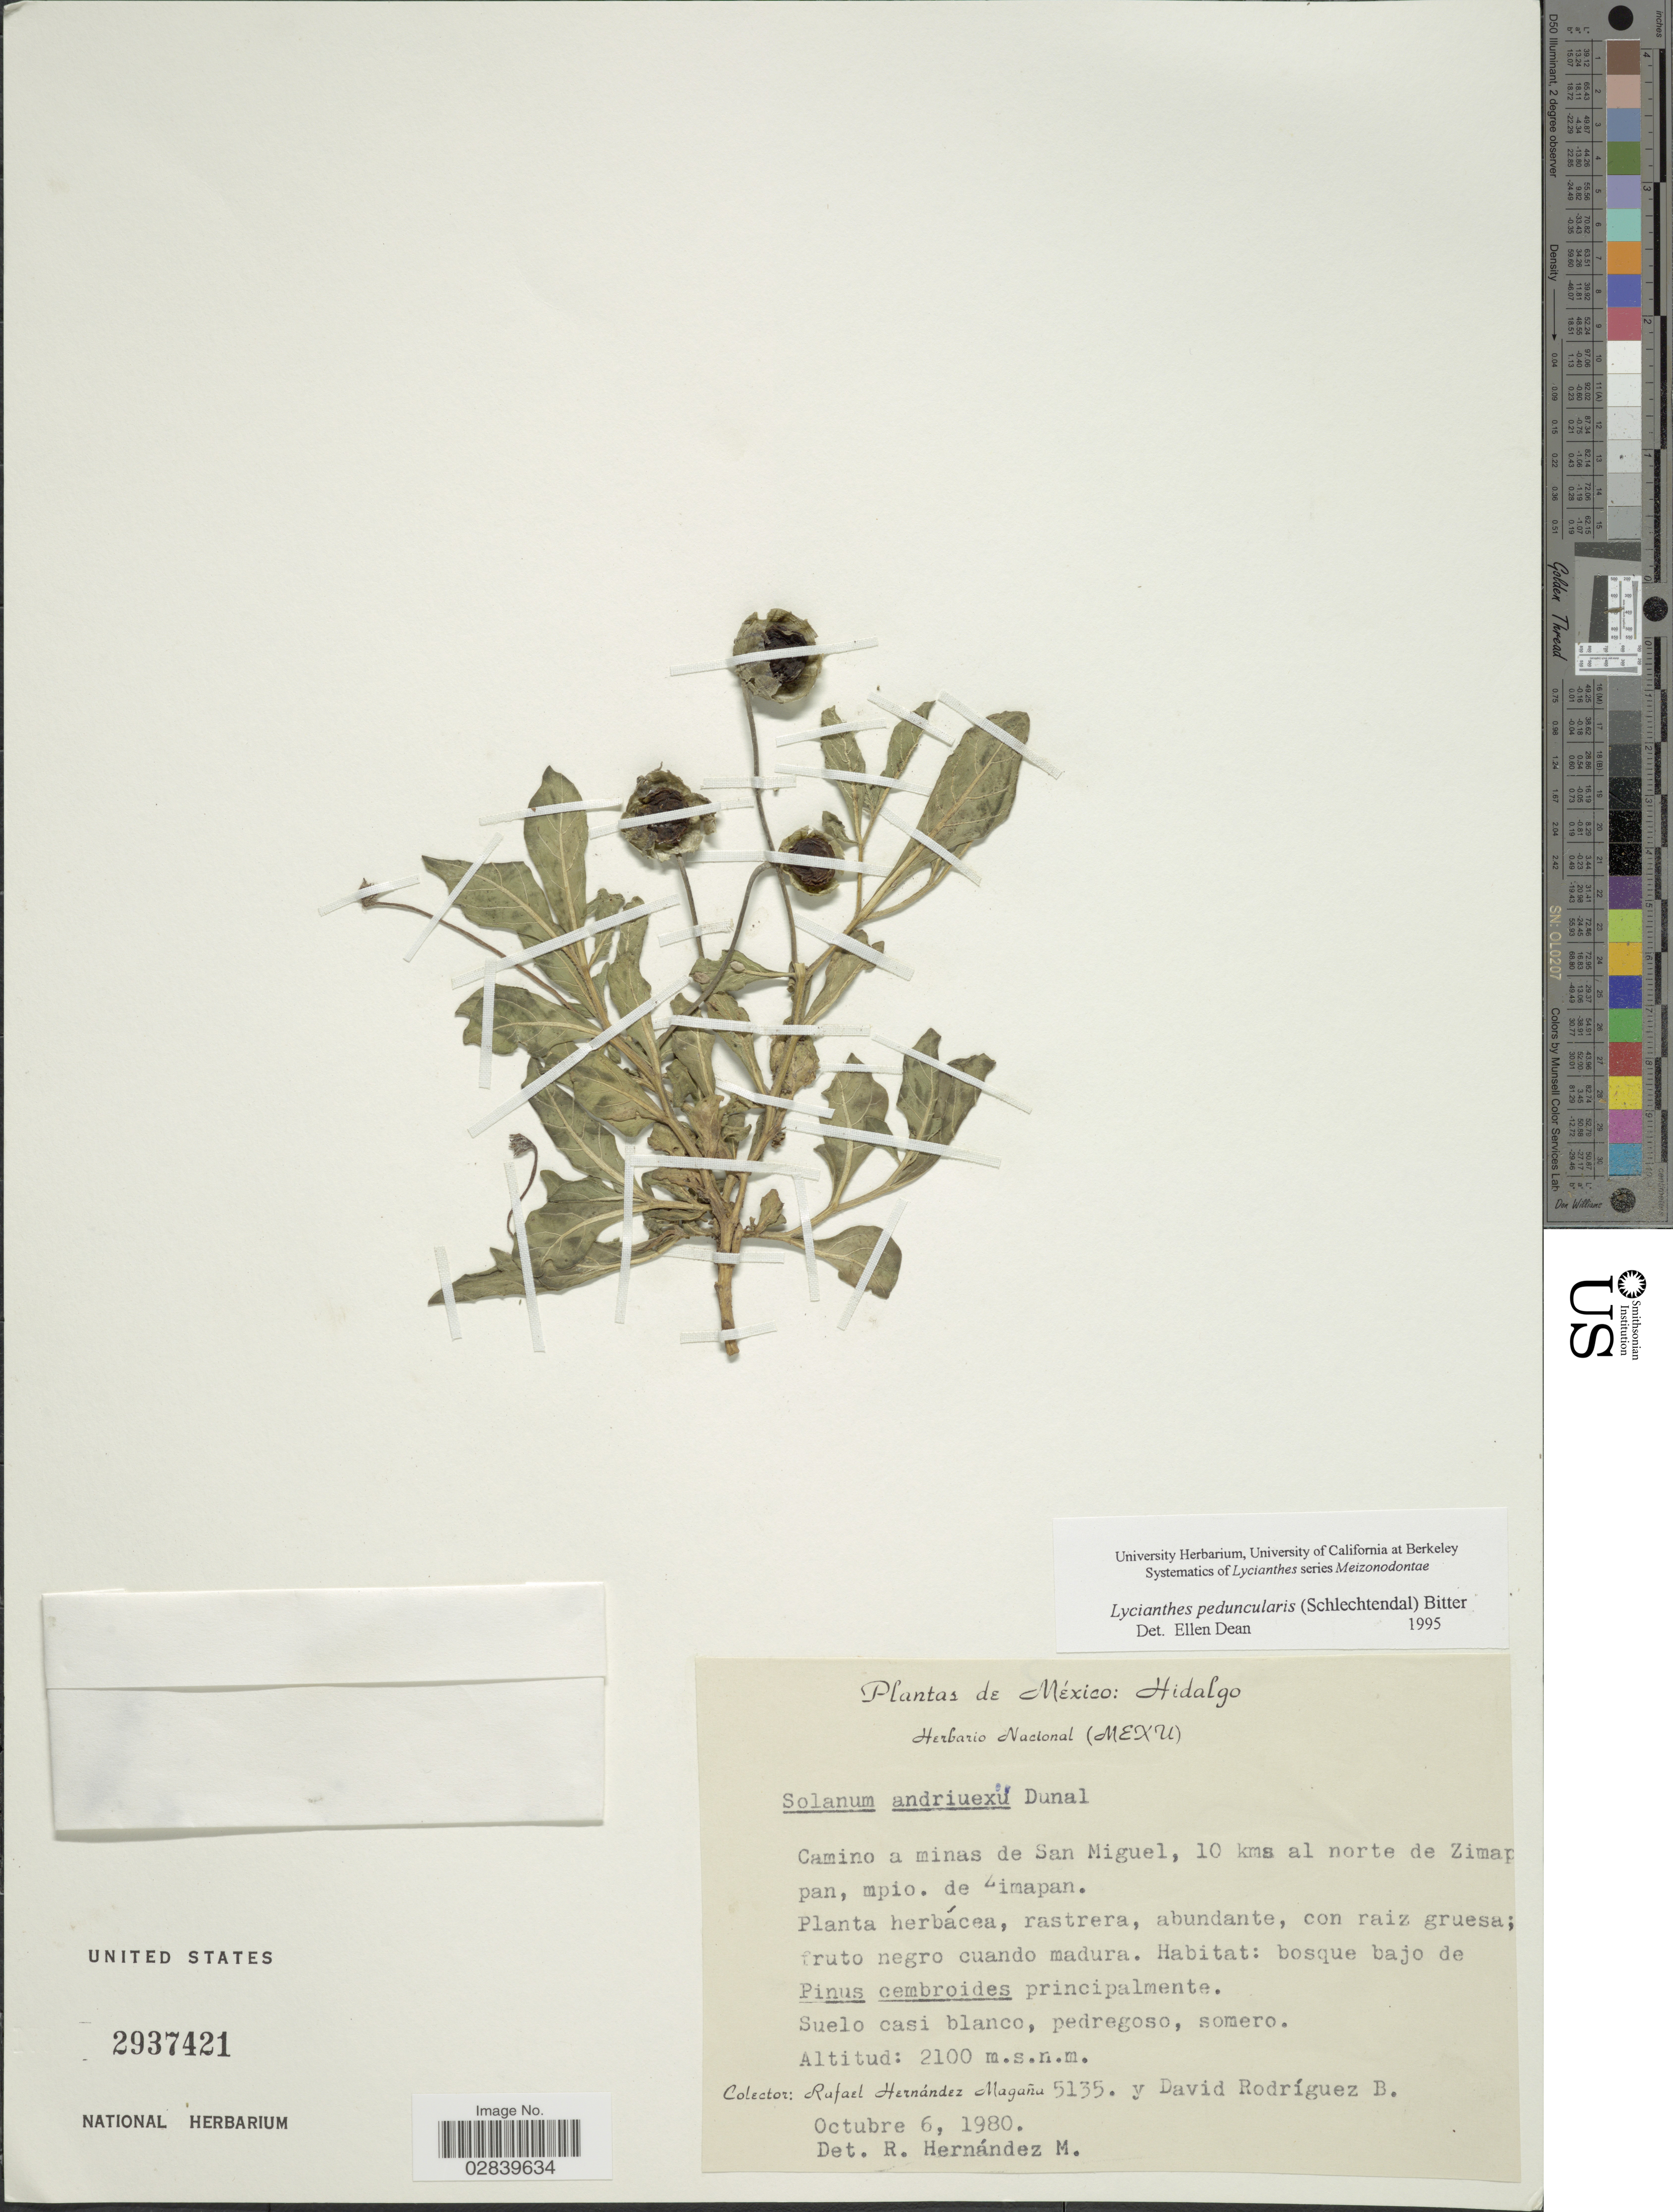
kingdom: Plantae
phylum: Tracheophyta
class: Magnoliopsida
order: Solanales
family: Solanaceae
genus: Lycianthes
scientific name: Lycianthes peduncularis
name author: (Schltdl.) Bitter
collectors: R. Hernández-M. & D. Rodríguez B.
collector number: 5135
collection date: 1980-10-06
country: Mexico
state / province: Hidalgo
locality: Camino a minas de San Miguel, 10 kms al norte de Zimapan, mpio. de Zimapan.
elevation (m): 2100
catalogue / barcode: US 2937421